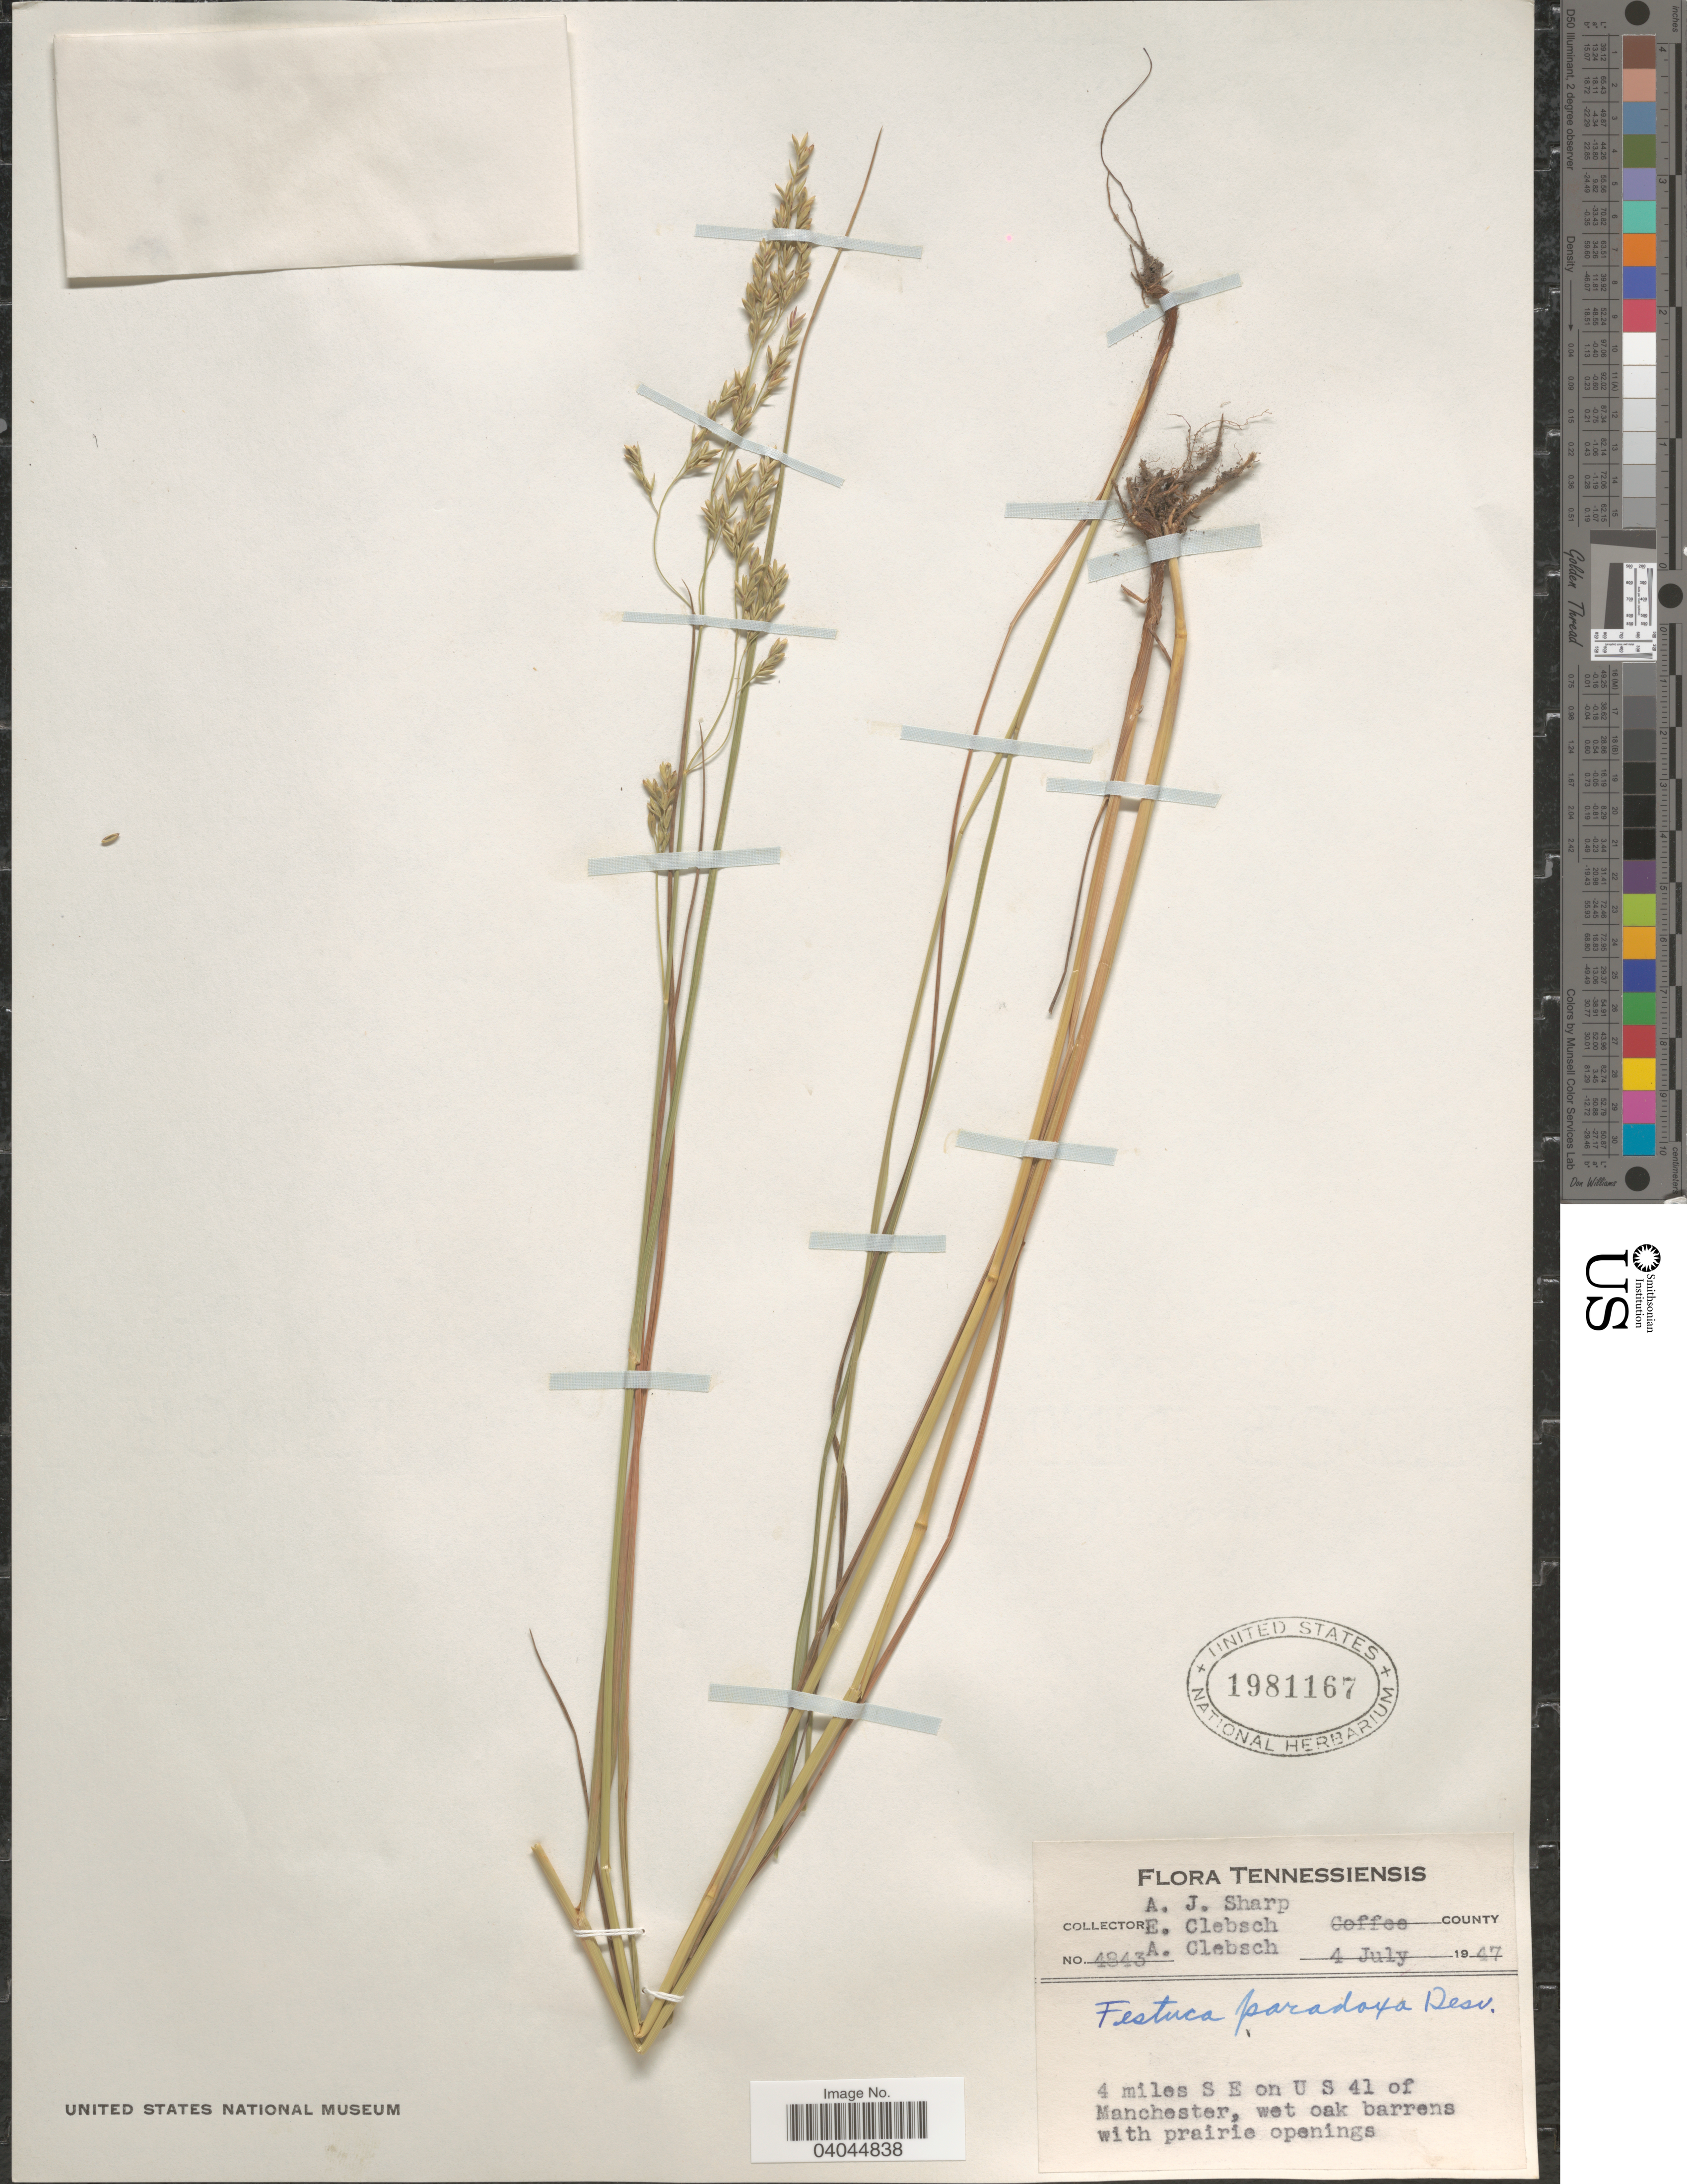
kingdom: Plantae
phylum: Tracheophyta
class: Liliopsida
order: Poales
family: Poaceae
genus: Festuca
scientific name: Festuca paradoxa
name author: Desv.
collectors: A. J. Sharp, E. Clebsch & A. Clebsch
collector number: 4843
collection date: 1947-07-04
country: United States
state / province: Tennessee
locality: Coffee County. 4 miles S E of U S41 of Manchester.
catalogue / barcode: US 1981167